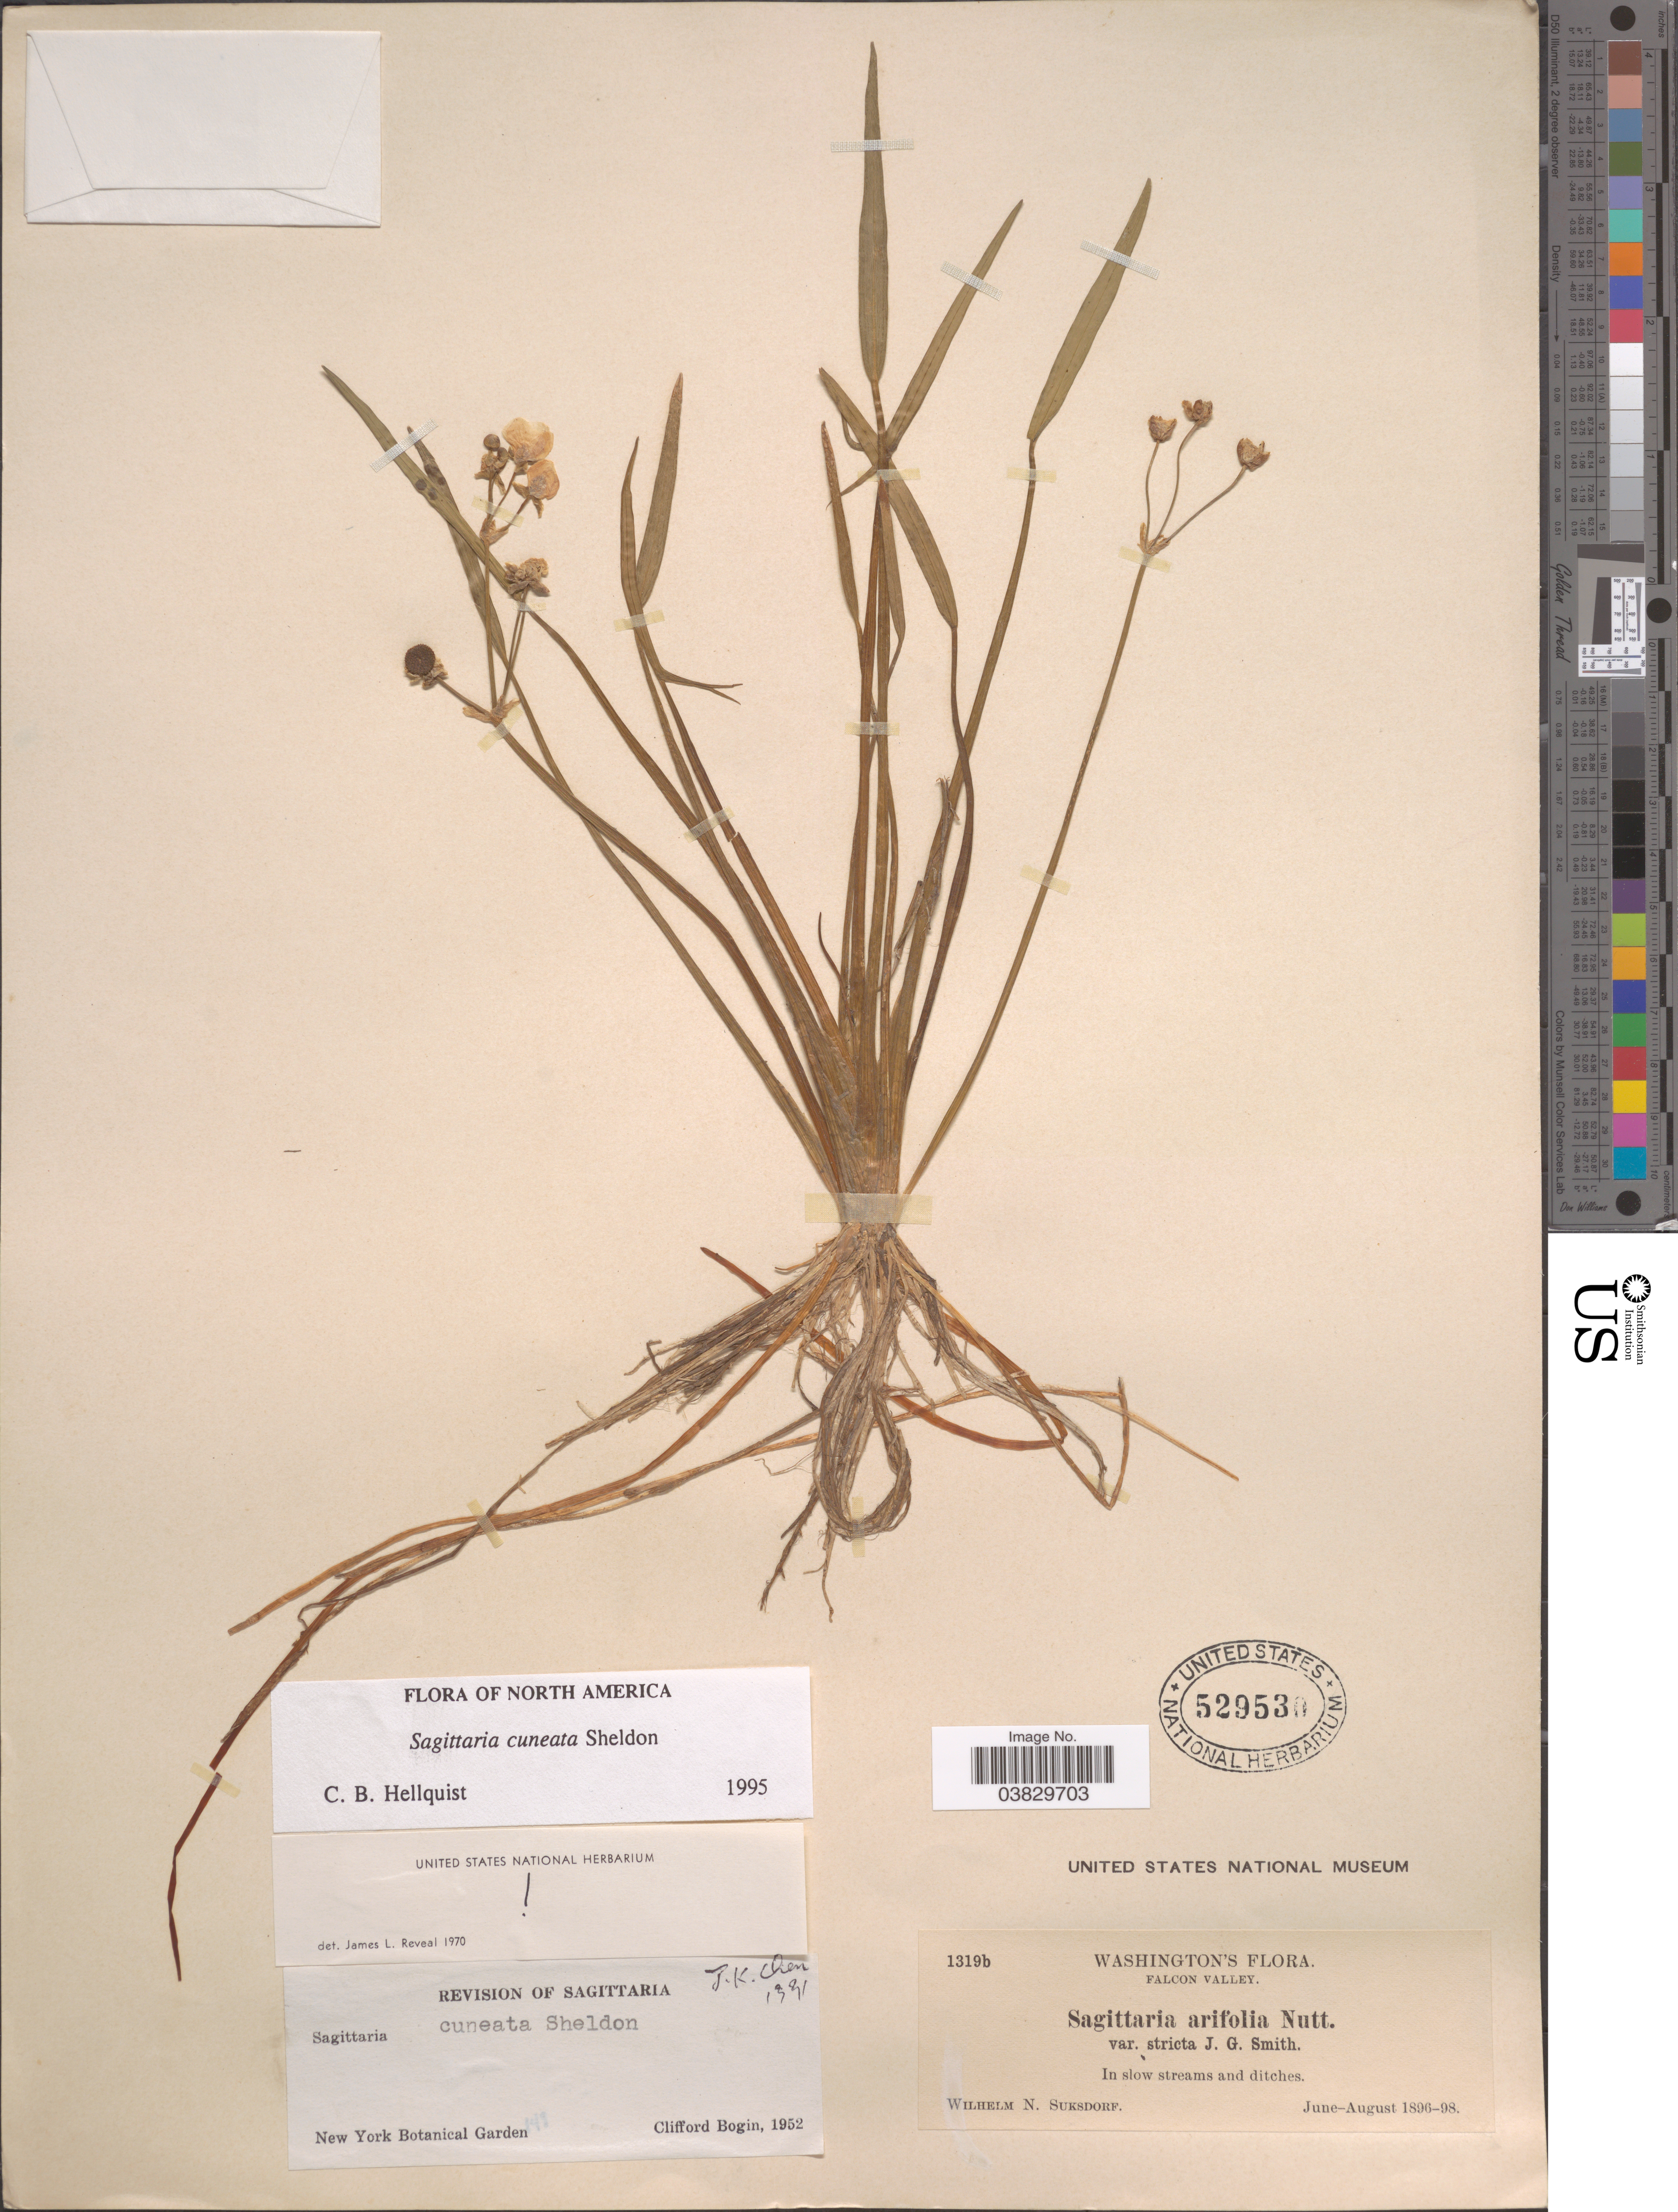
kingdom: Plantae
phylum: Tracheophyta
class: Liliopsida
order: Alismatales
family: Alismataceae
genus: Sagittaria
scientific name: Sagittaria cuneata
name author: E. Sheld.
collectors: W. N. Suksdorf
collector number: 1319b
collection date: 1896-06/1898-08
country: United States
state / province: Washington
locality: Falcon Valley. In slow streams and ditches.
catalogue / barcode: US 529530